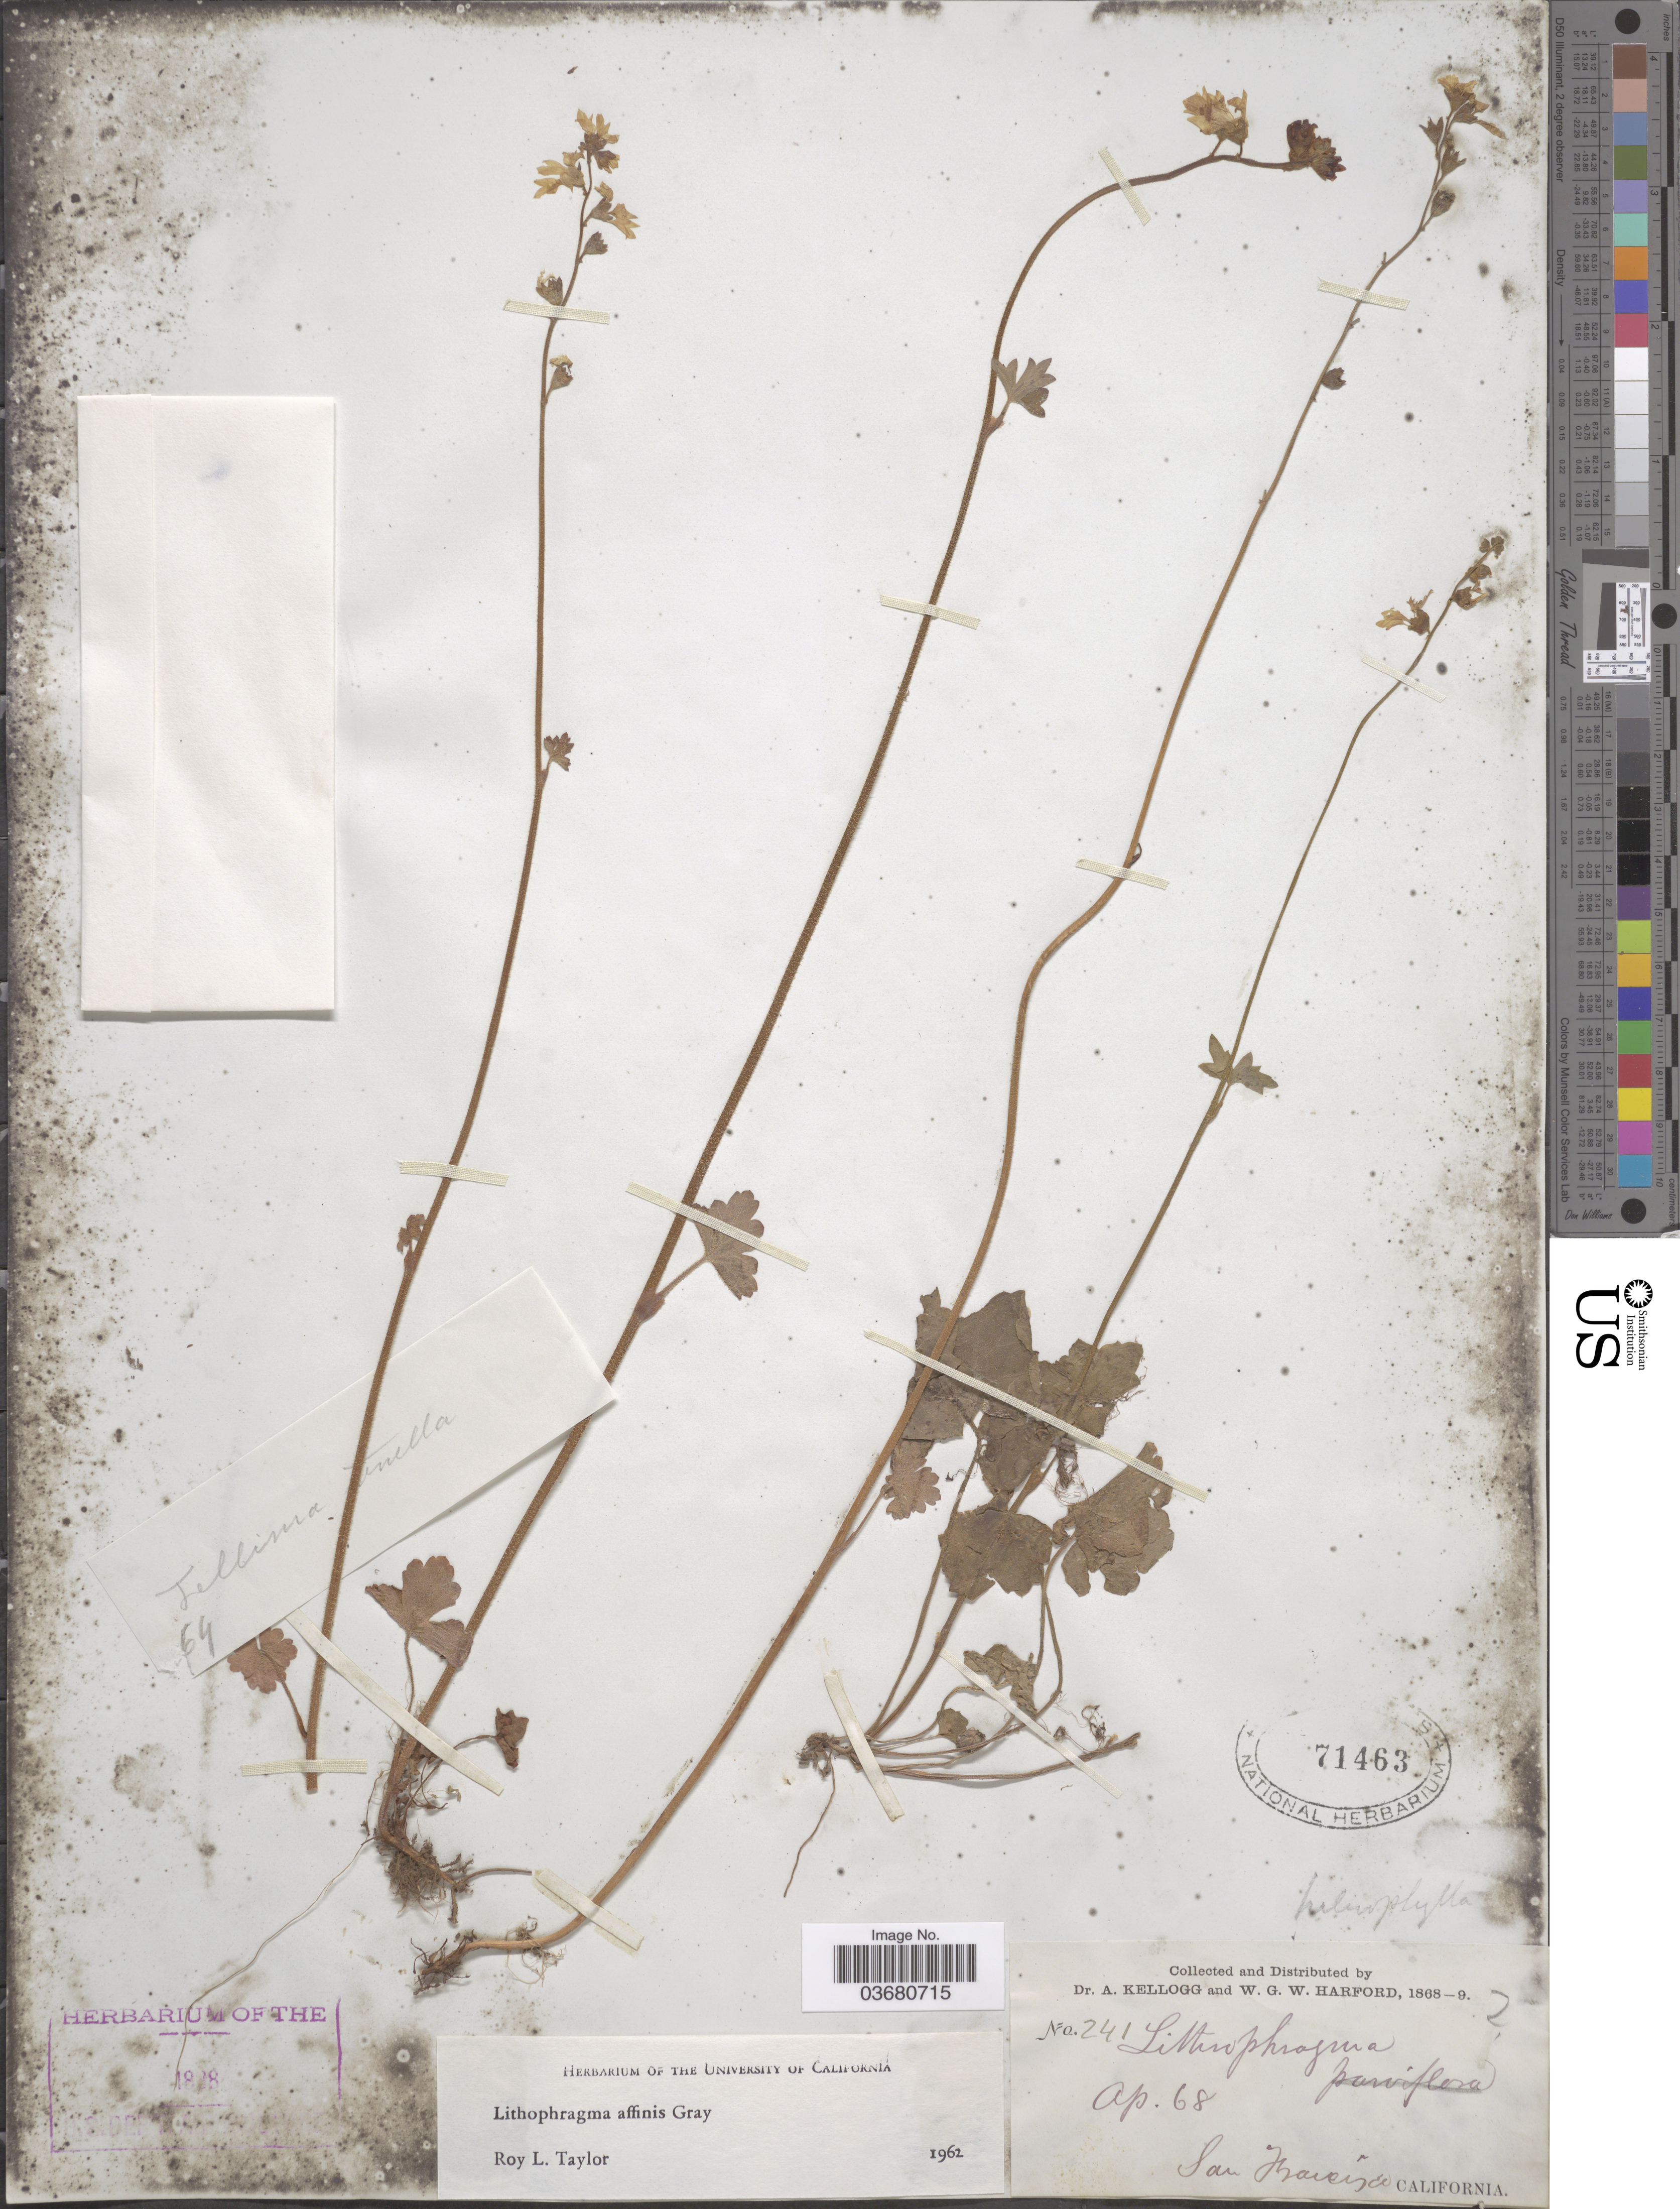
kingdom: Plantae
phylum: Tracheophyta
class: Magnoliopsida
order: Saxifragales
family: Saxifragaceae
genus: Lithophragma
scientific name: Lithophragma affine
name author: A. Gray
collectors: A. Kellogg & W. G. W. Harford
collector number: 241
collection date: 1868-04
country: United States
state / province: California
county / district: San Francisco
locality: San Francisco.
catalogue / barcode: US 71463